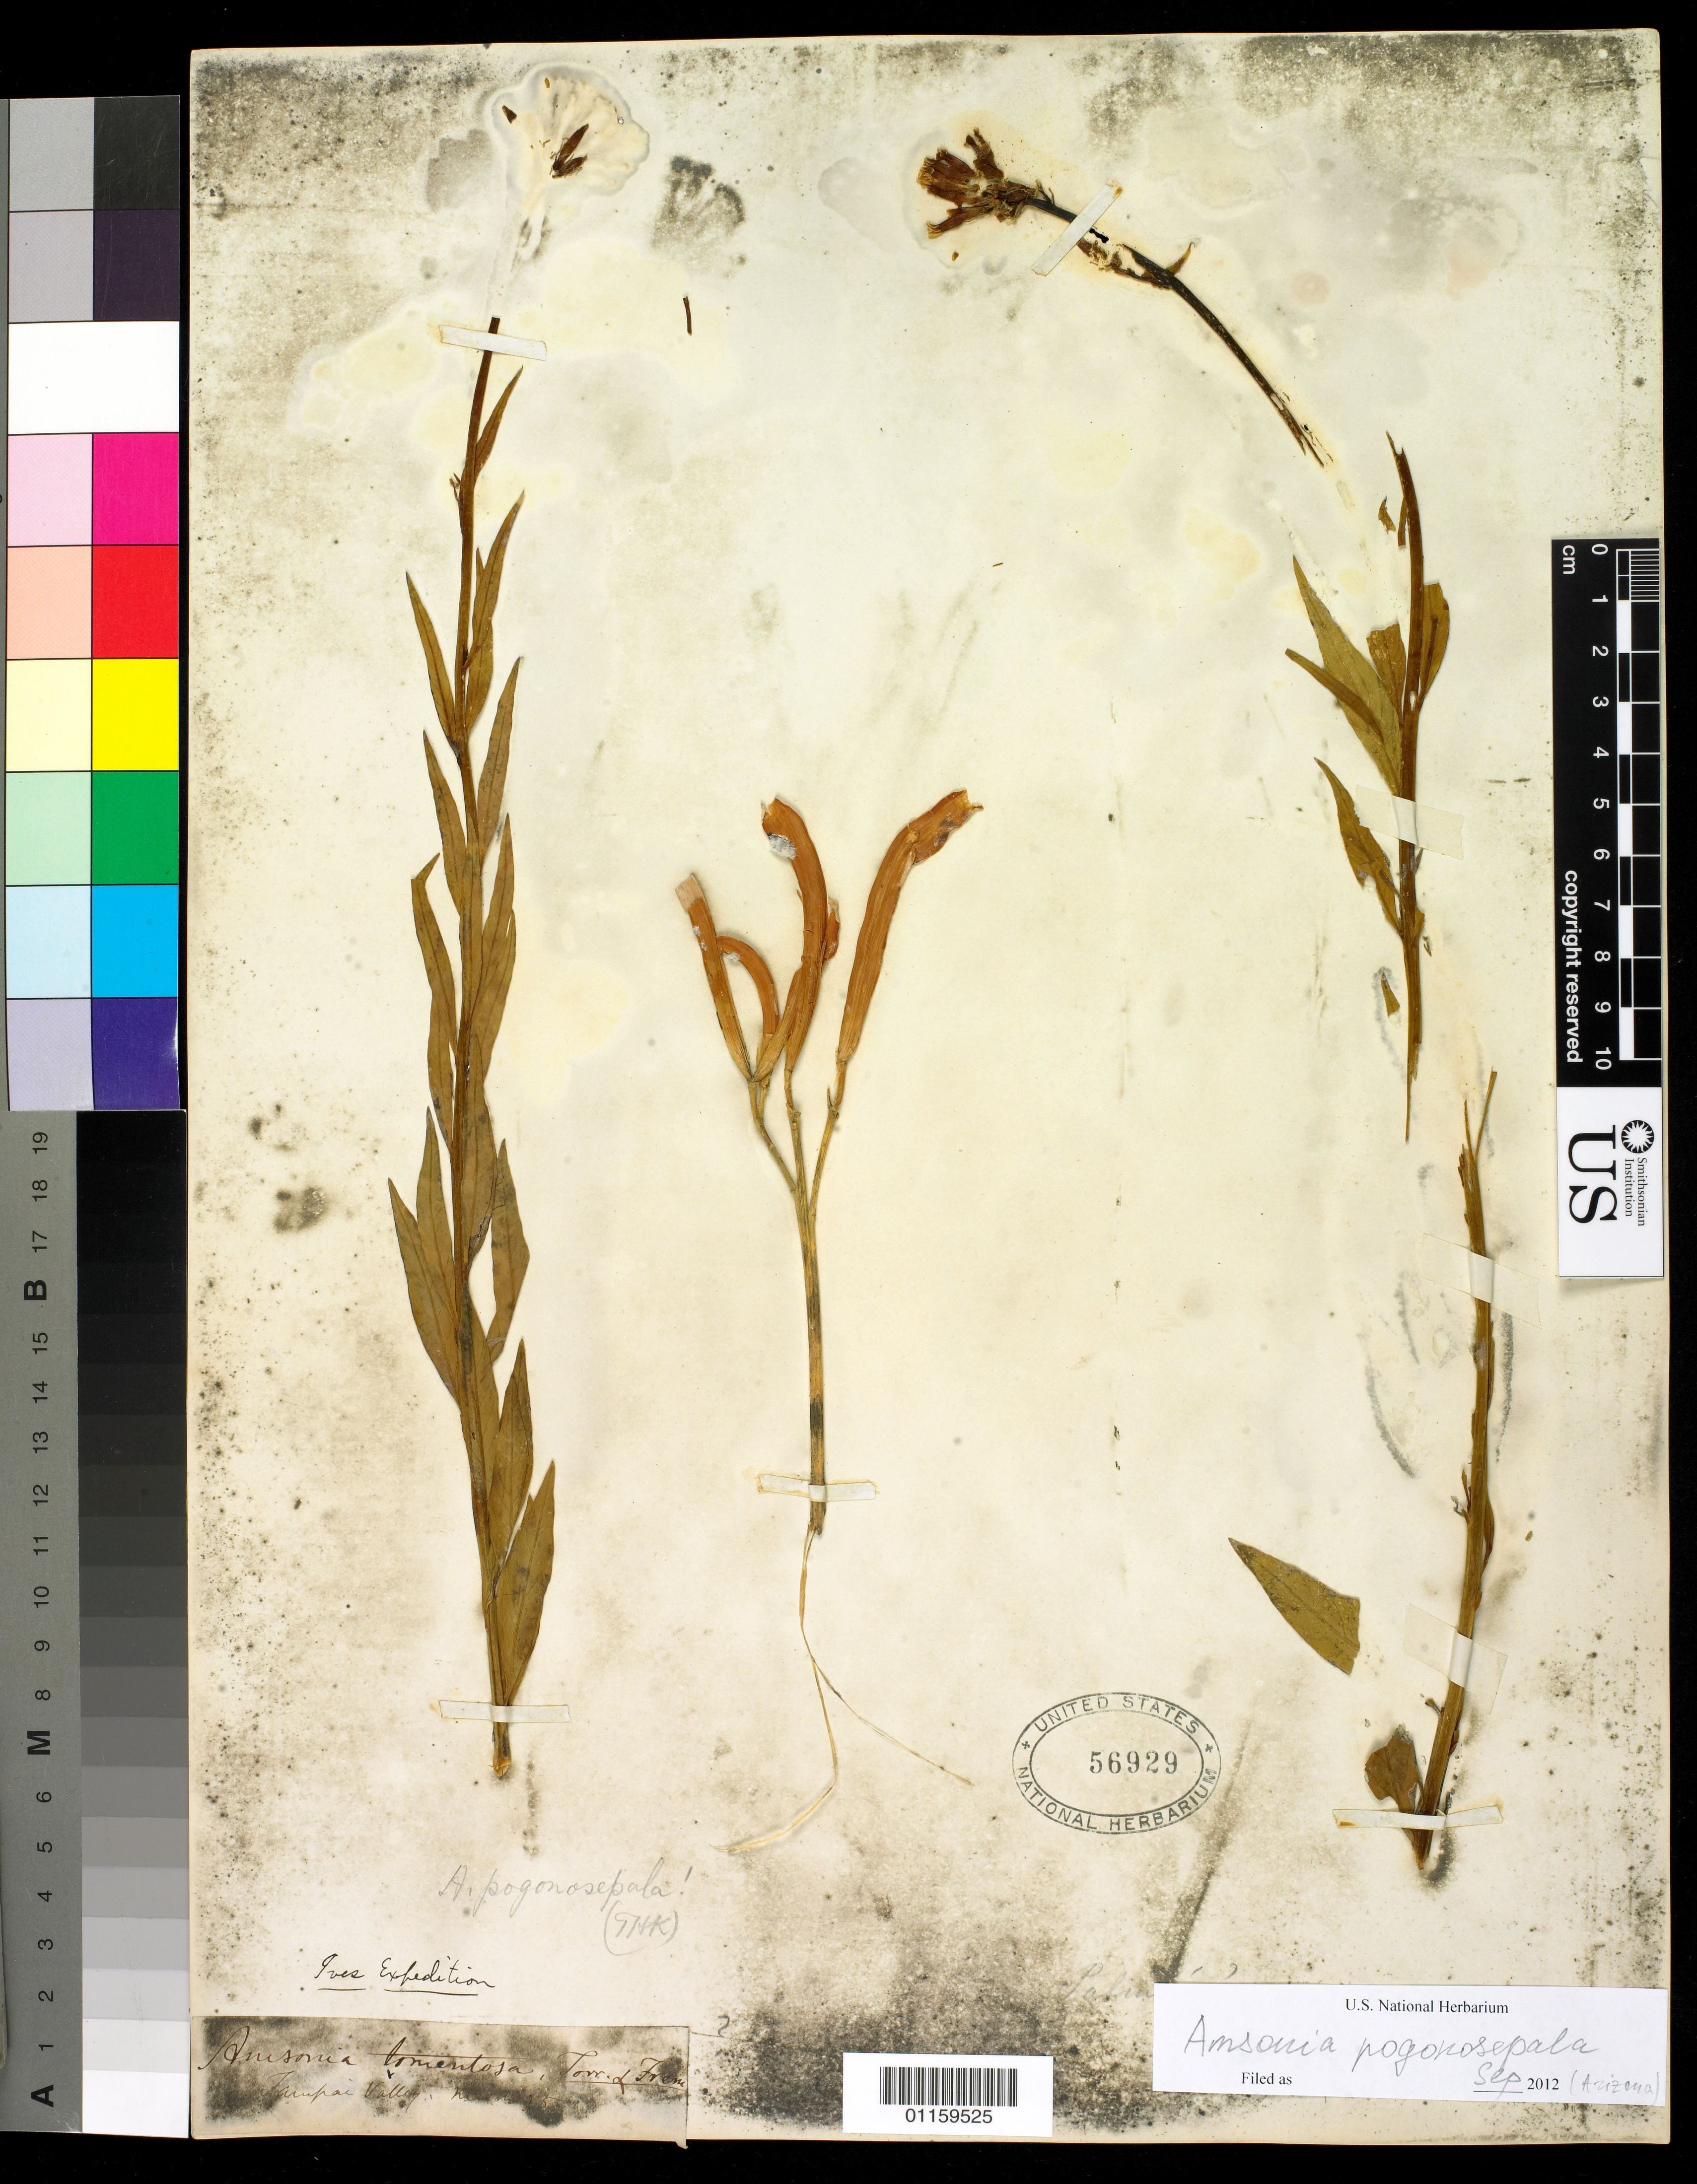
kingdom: Plantae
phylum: Tracheophyta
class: Magnoliopsida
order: Gentianales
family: Apocynaceae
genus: Amsonia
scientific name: Amsonia pogonosepala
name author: Woodson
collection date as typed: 25 Mar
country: United States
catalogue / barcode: US 56929